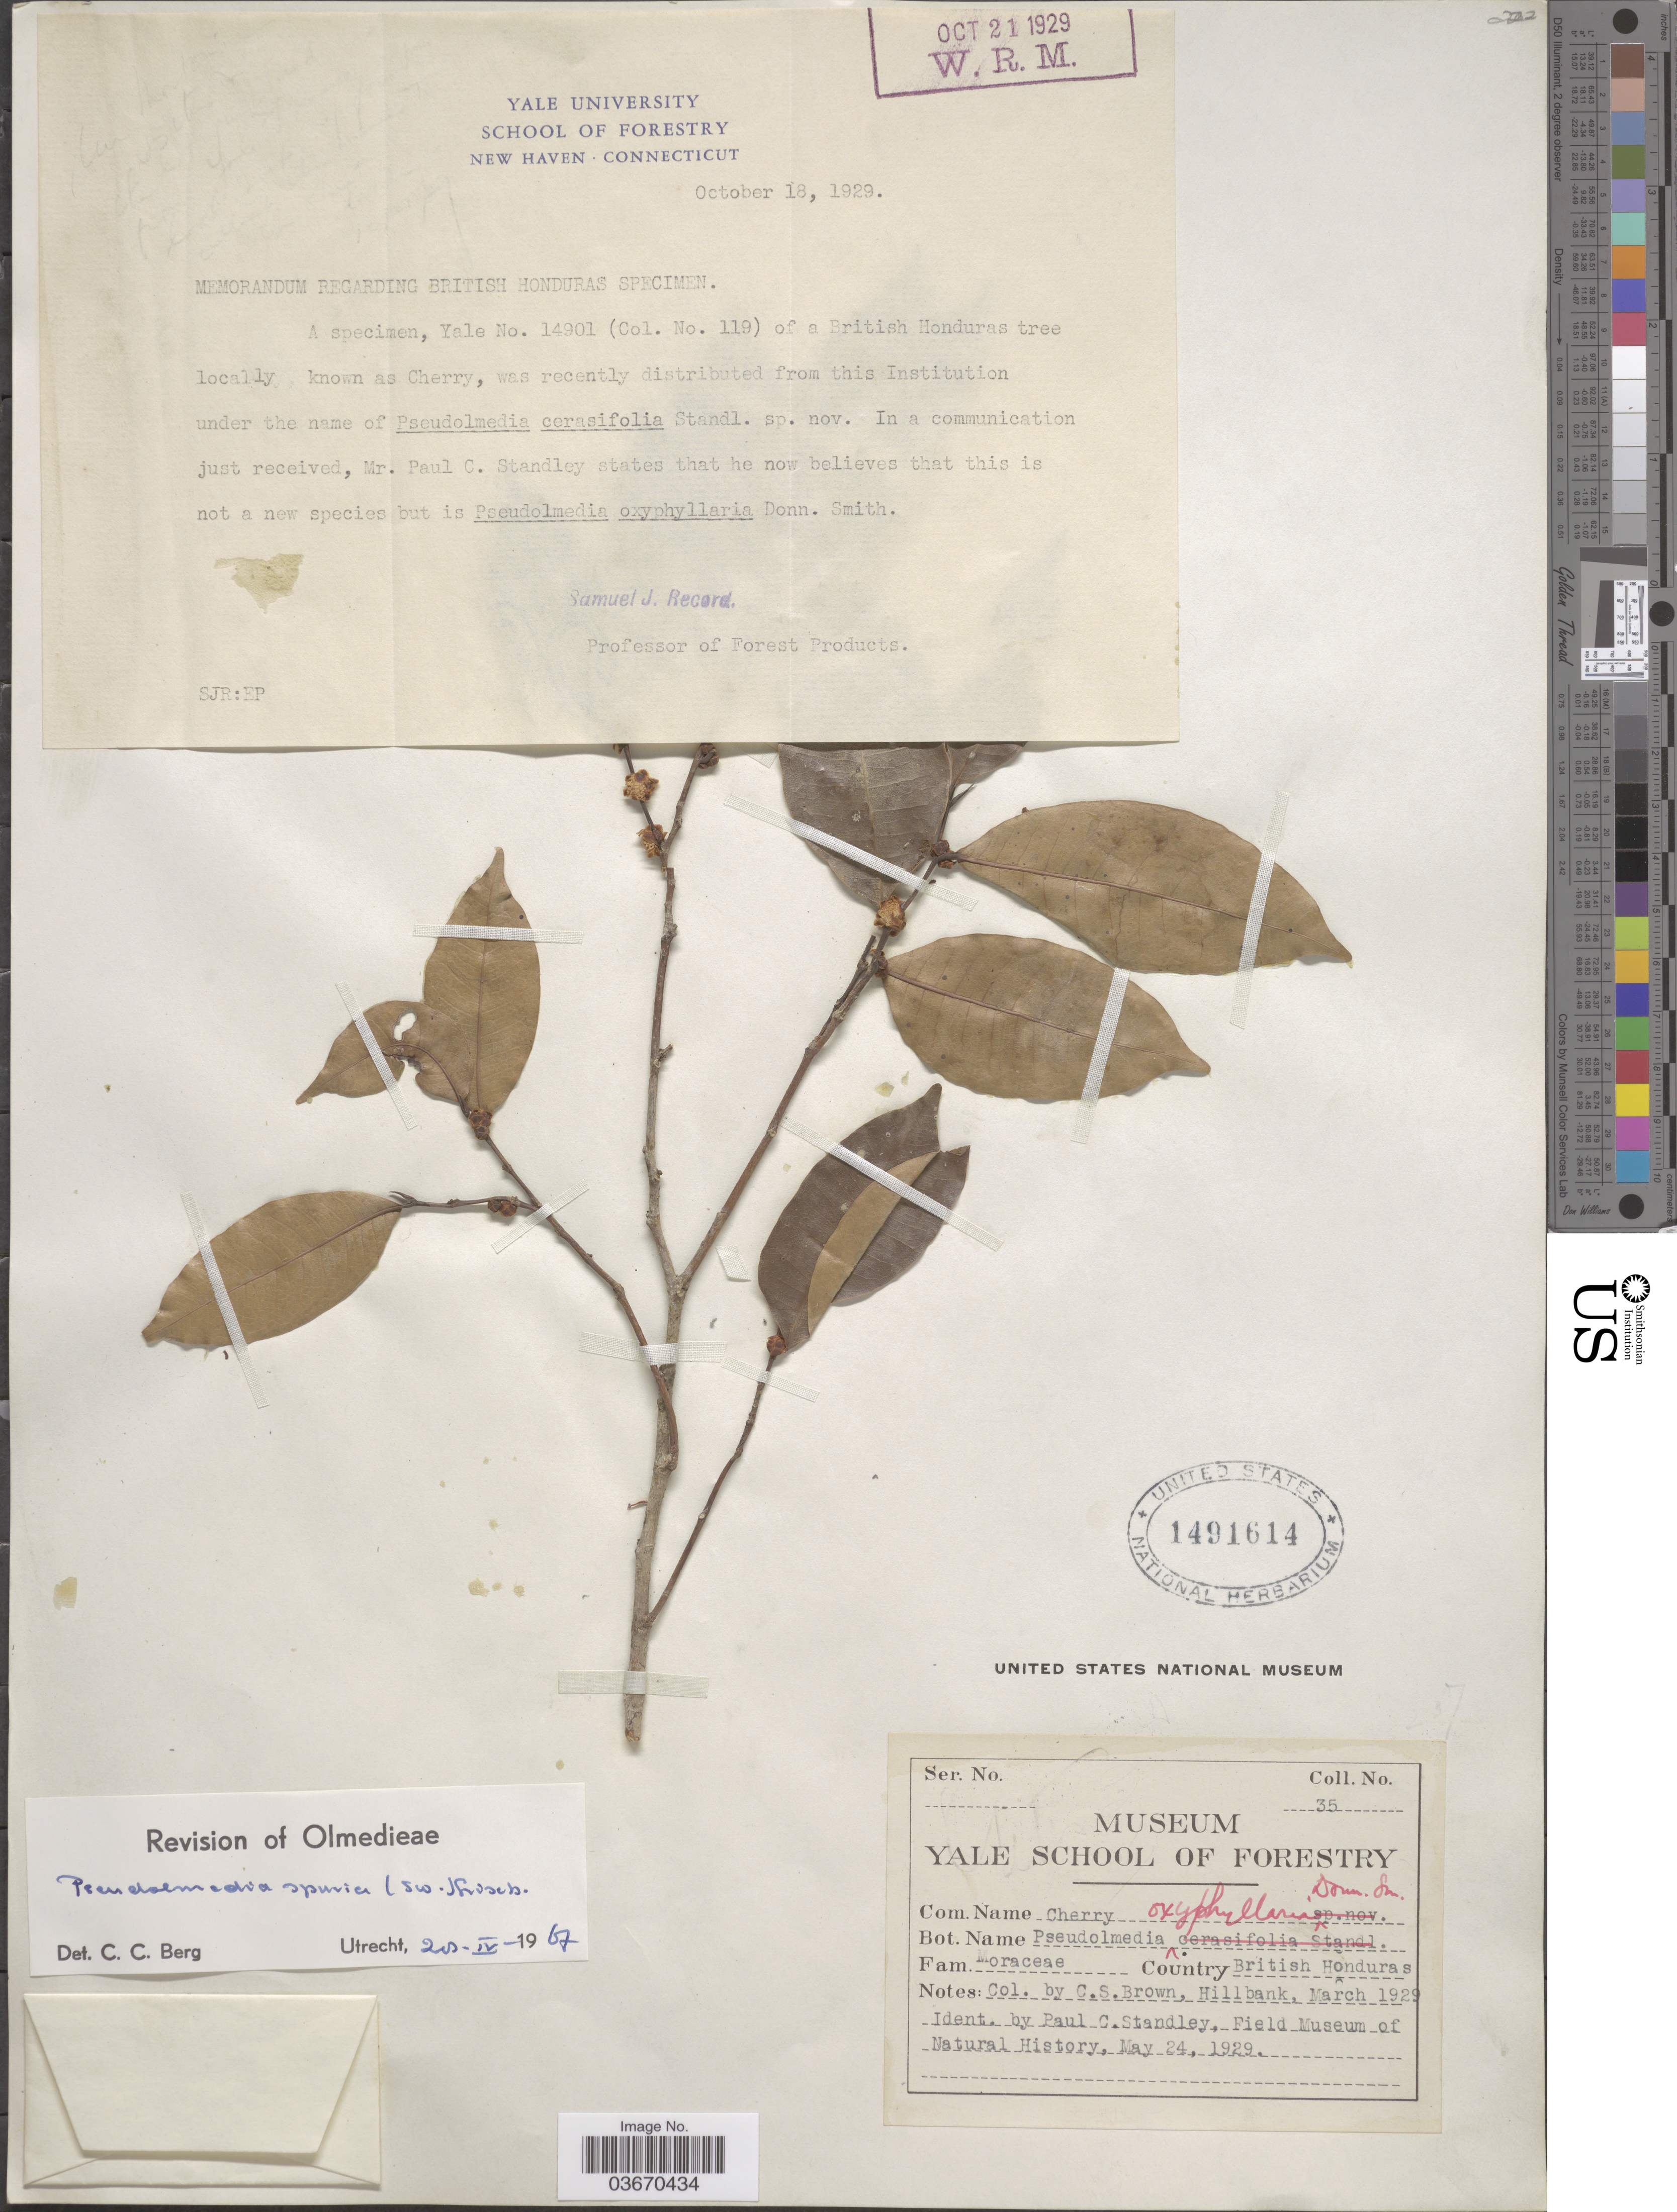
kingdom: Plantae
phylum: Tracheophyta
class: Magnoliopsida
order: Rosales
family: Moraceae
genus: Pseudolmedia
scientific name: Pseudolmedia spuria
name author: (Sw.) Griseb.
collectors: C. S. Brown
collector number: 35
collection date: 1929-03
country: Belize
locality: British Honduras. Hillbank.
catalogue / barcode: US 1491614